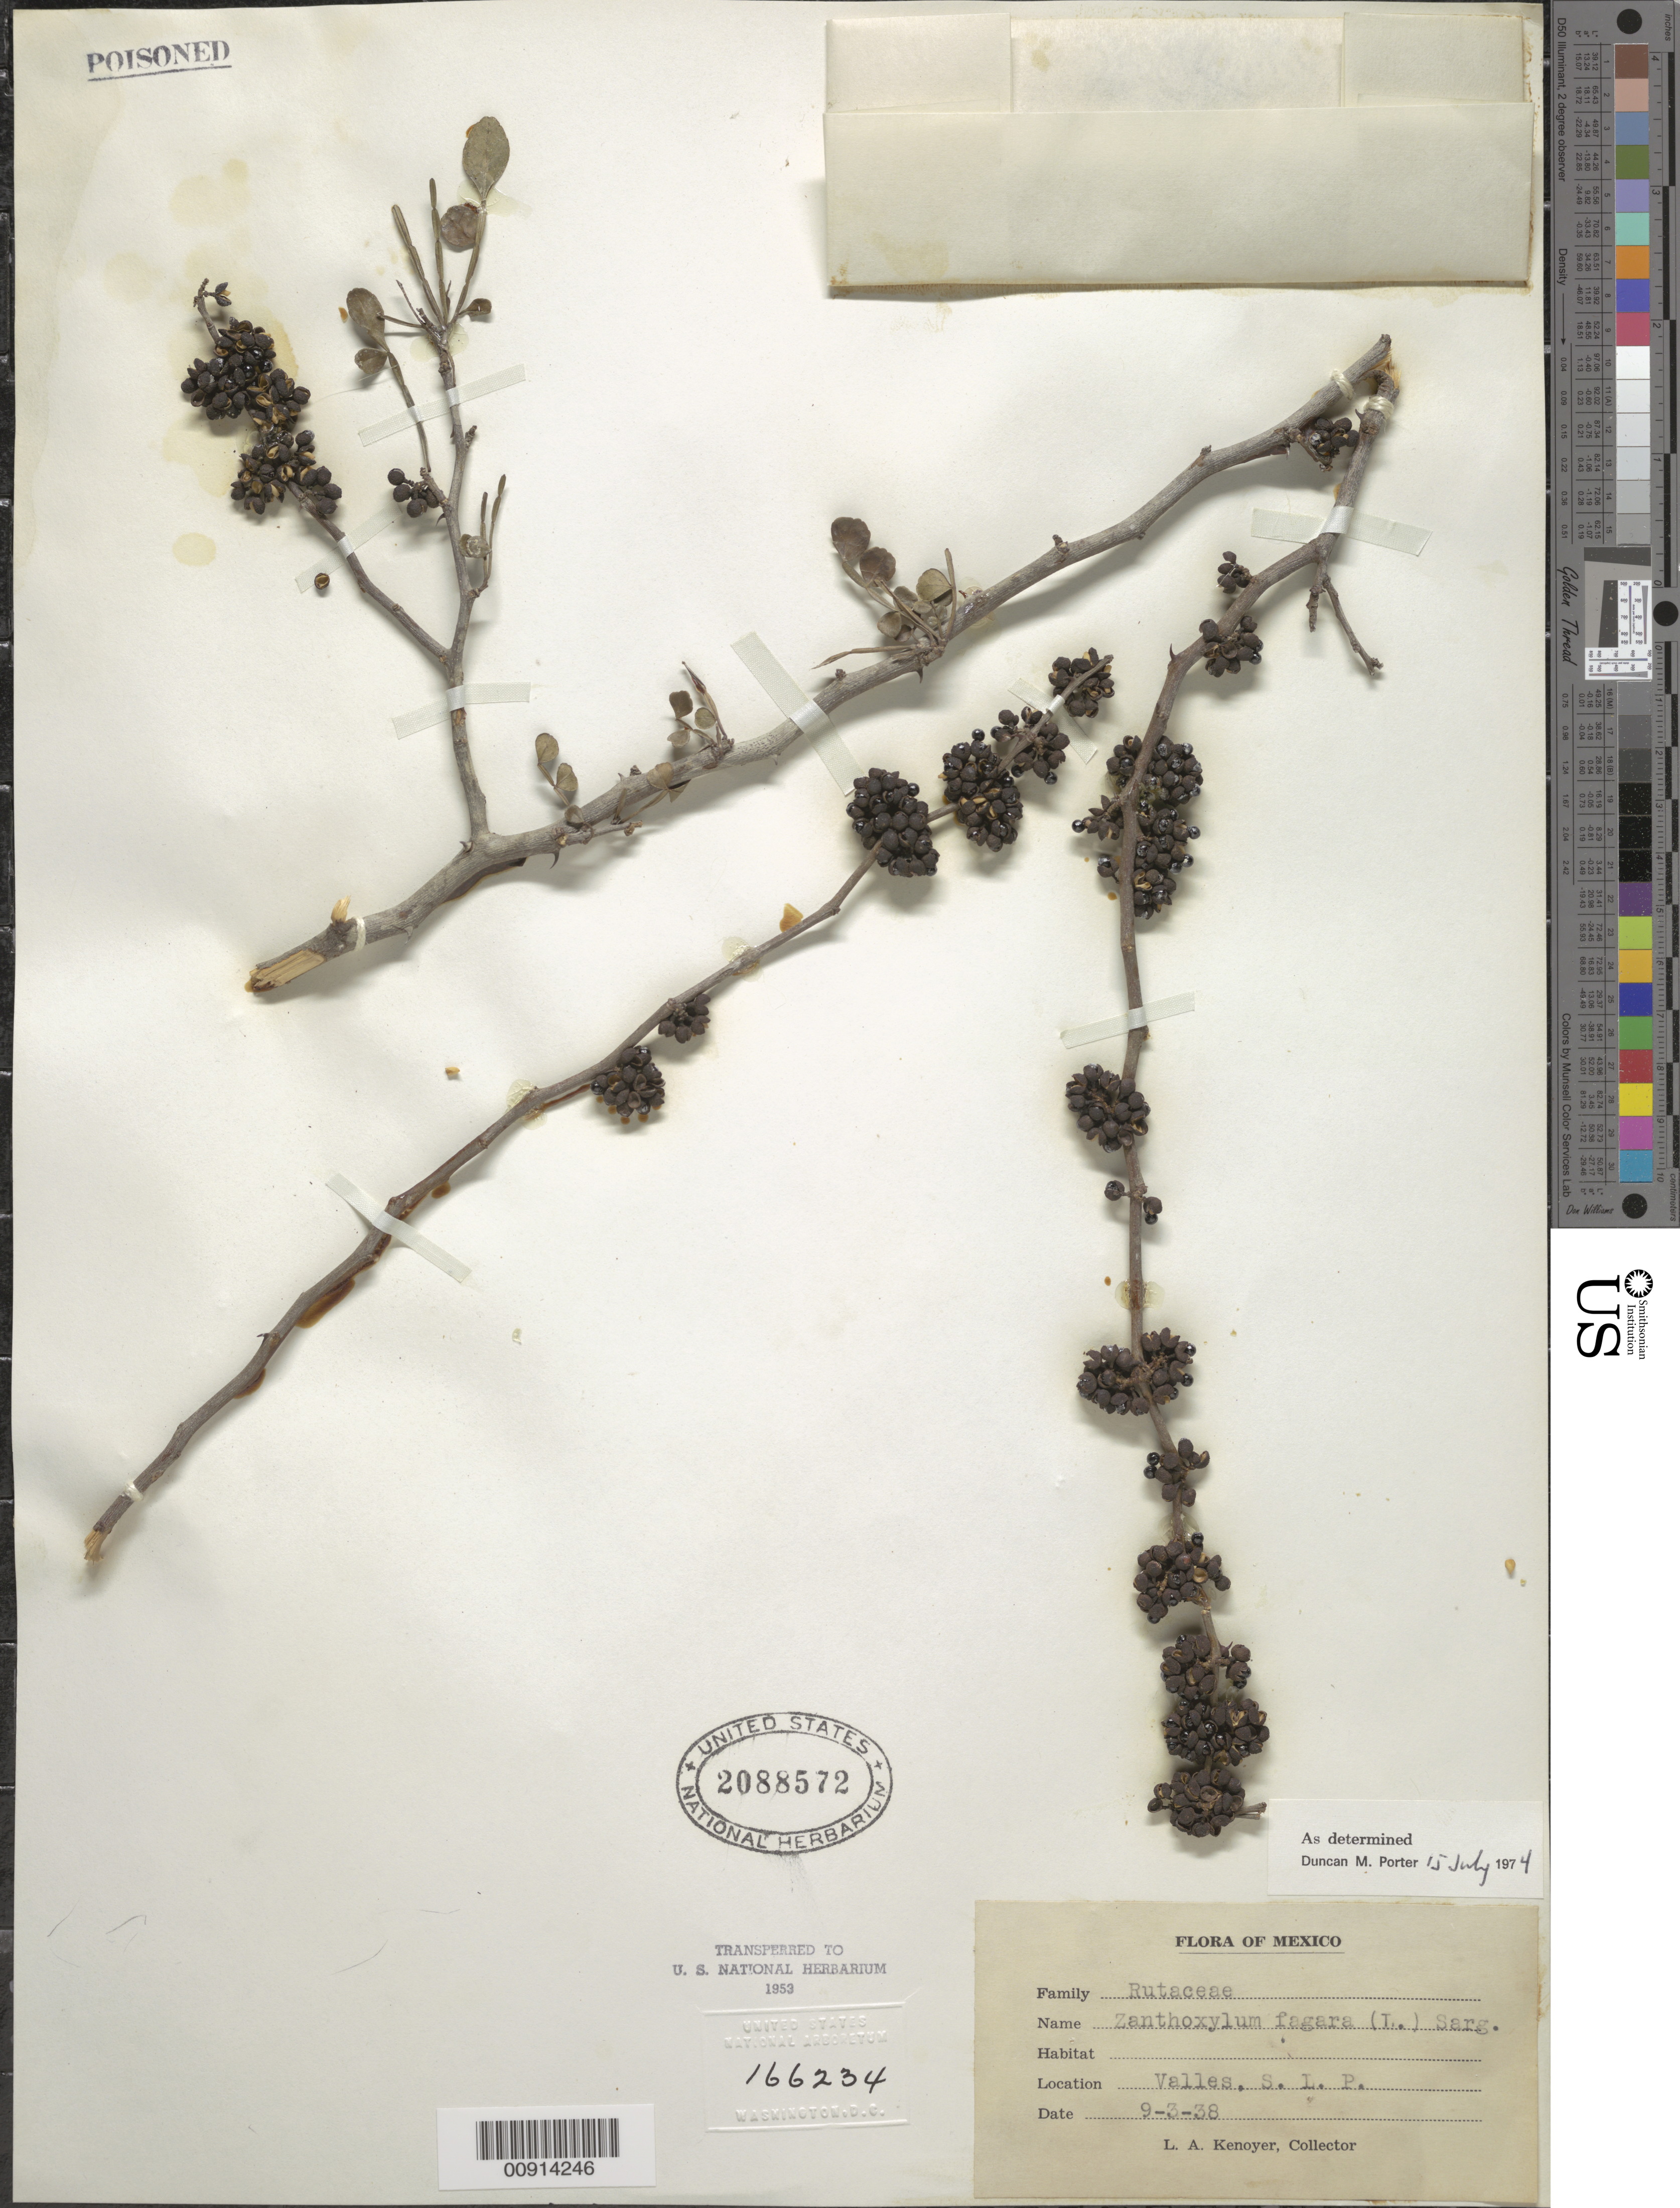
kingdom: Plantae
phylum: Tracheophyta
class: Magnoliopsida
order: Sapindales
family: Rutaceae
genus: Zanthoxylum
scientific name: Zanthoxylum fagara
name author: (L.) Sarg.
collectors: L. A. Kenoyer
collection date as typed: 03 Sep 1938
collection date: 1938-09-03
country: Mexico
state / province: San Luis Potosí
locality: Valles, San Luis Potosí.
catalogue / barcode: US 2088572